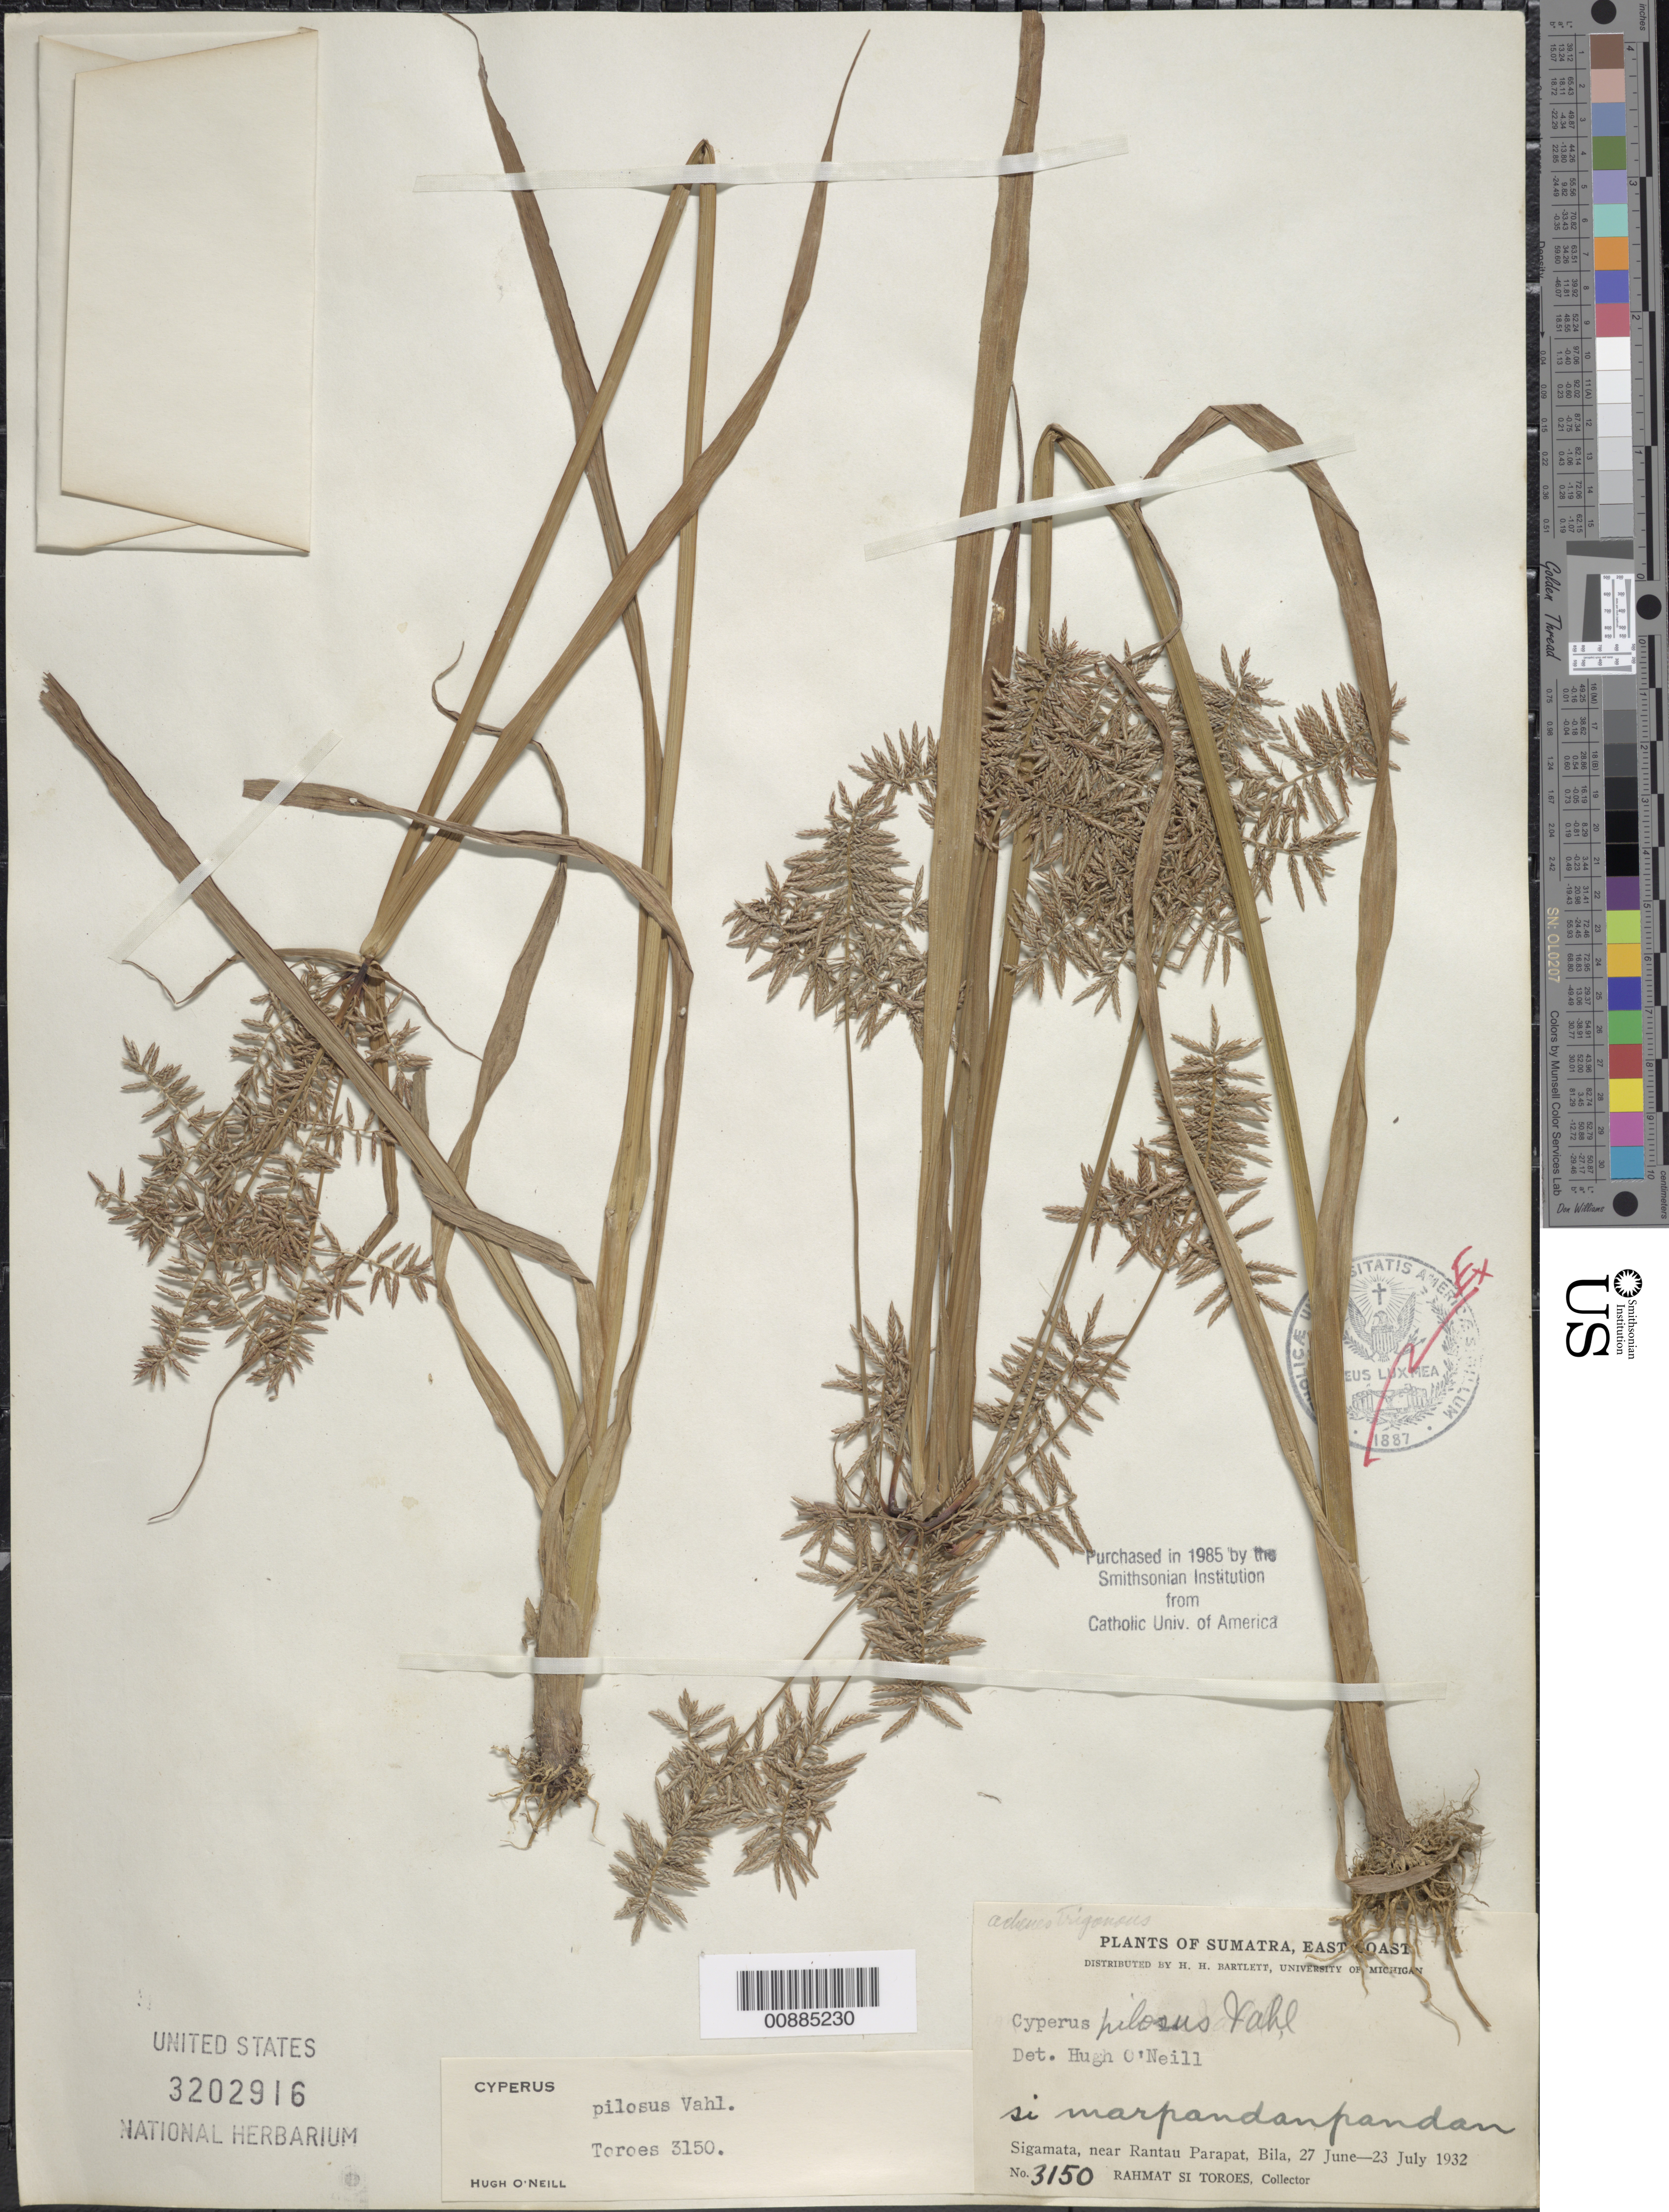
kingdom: Plantae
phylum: Tracheophyta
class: Liliopsida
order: Poales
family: Cyperaceae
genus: Cyperus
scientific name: Cyperus pilosus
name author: Vahl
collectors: Rahmat Si Boeea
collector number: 3150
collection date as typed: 27 Jun 1932 to 27 Jul 1932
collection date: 1932-06-27/1932-07-27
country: Indonesia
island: Sumatra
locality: Sigamata, near Rantau Parapat, Bila.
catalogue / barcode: US 3212916